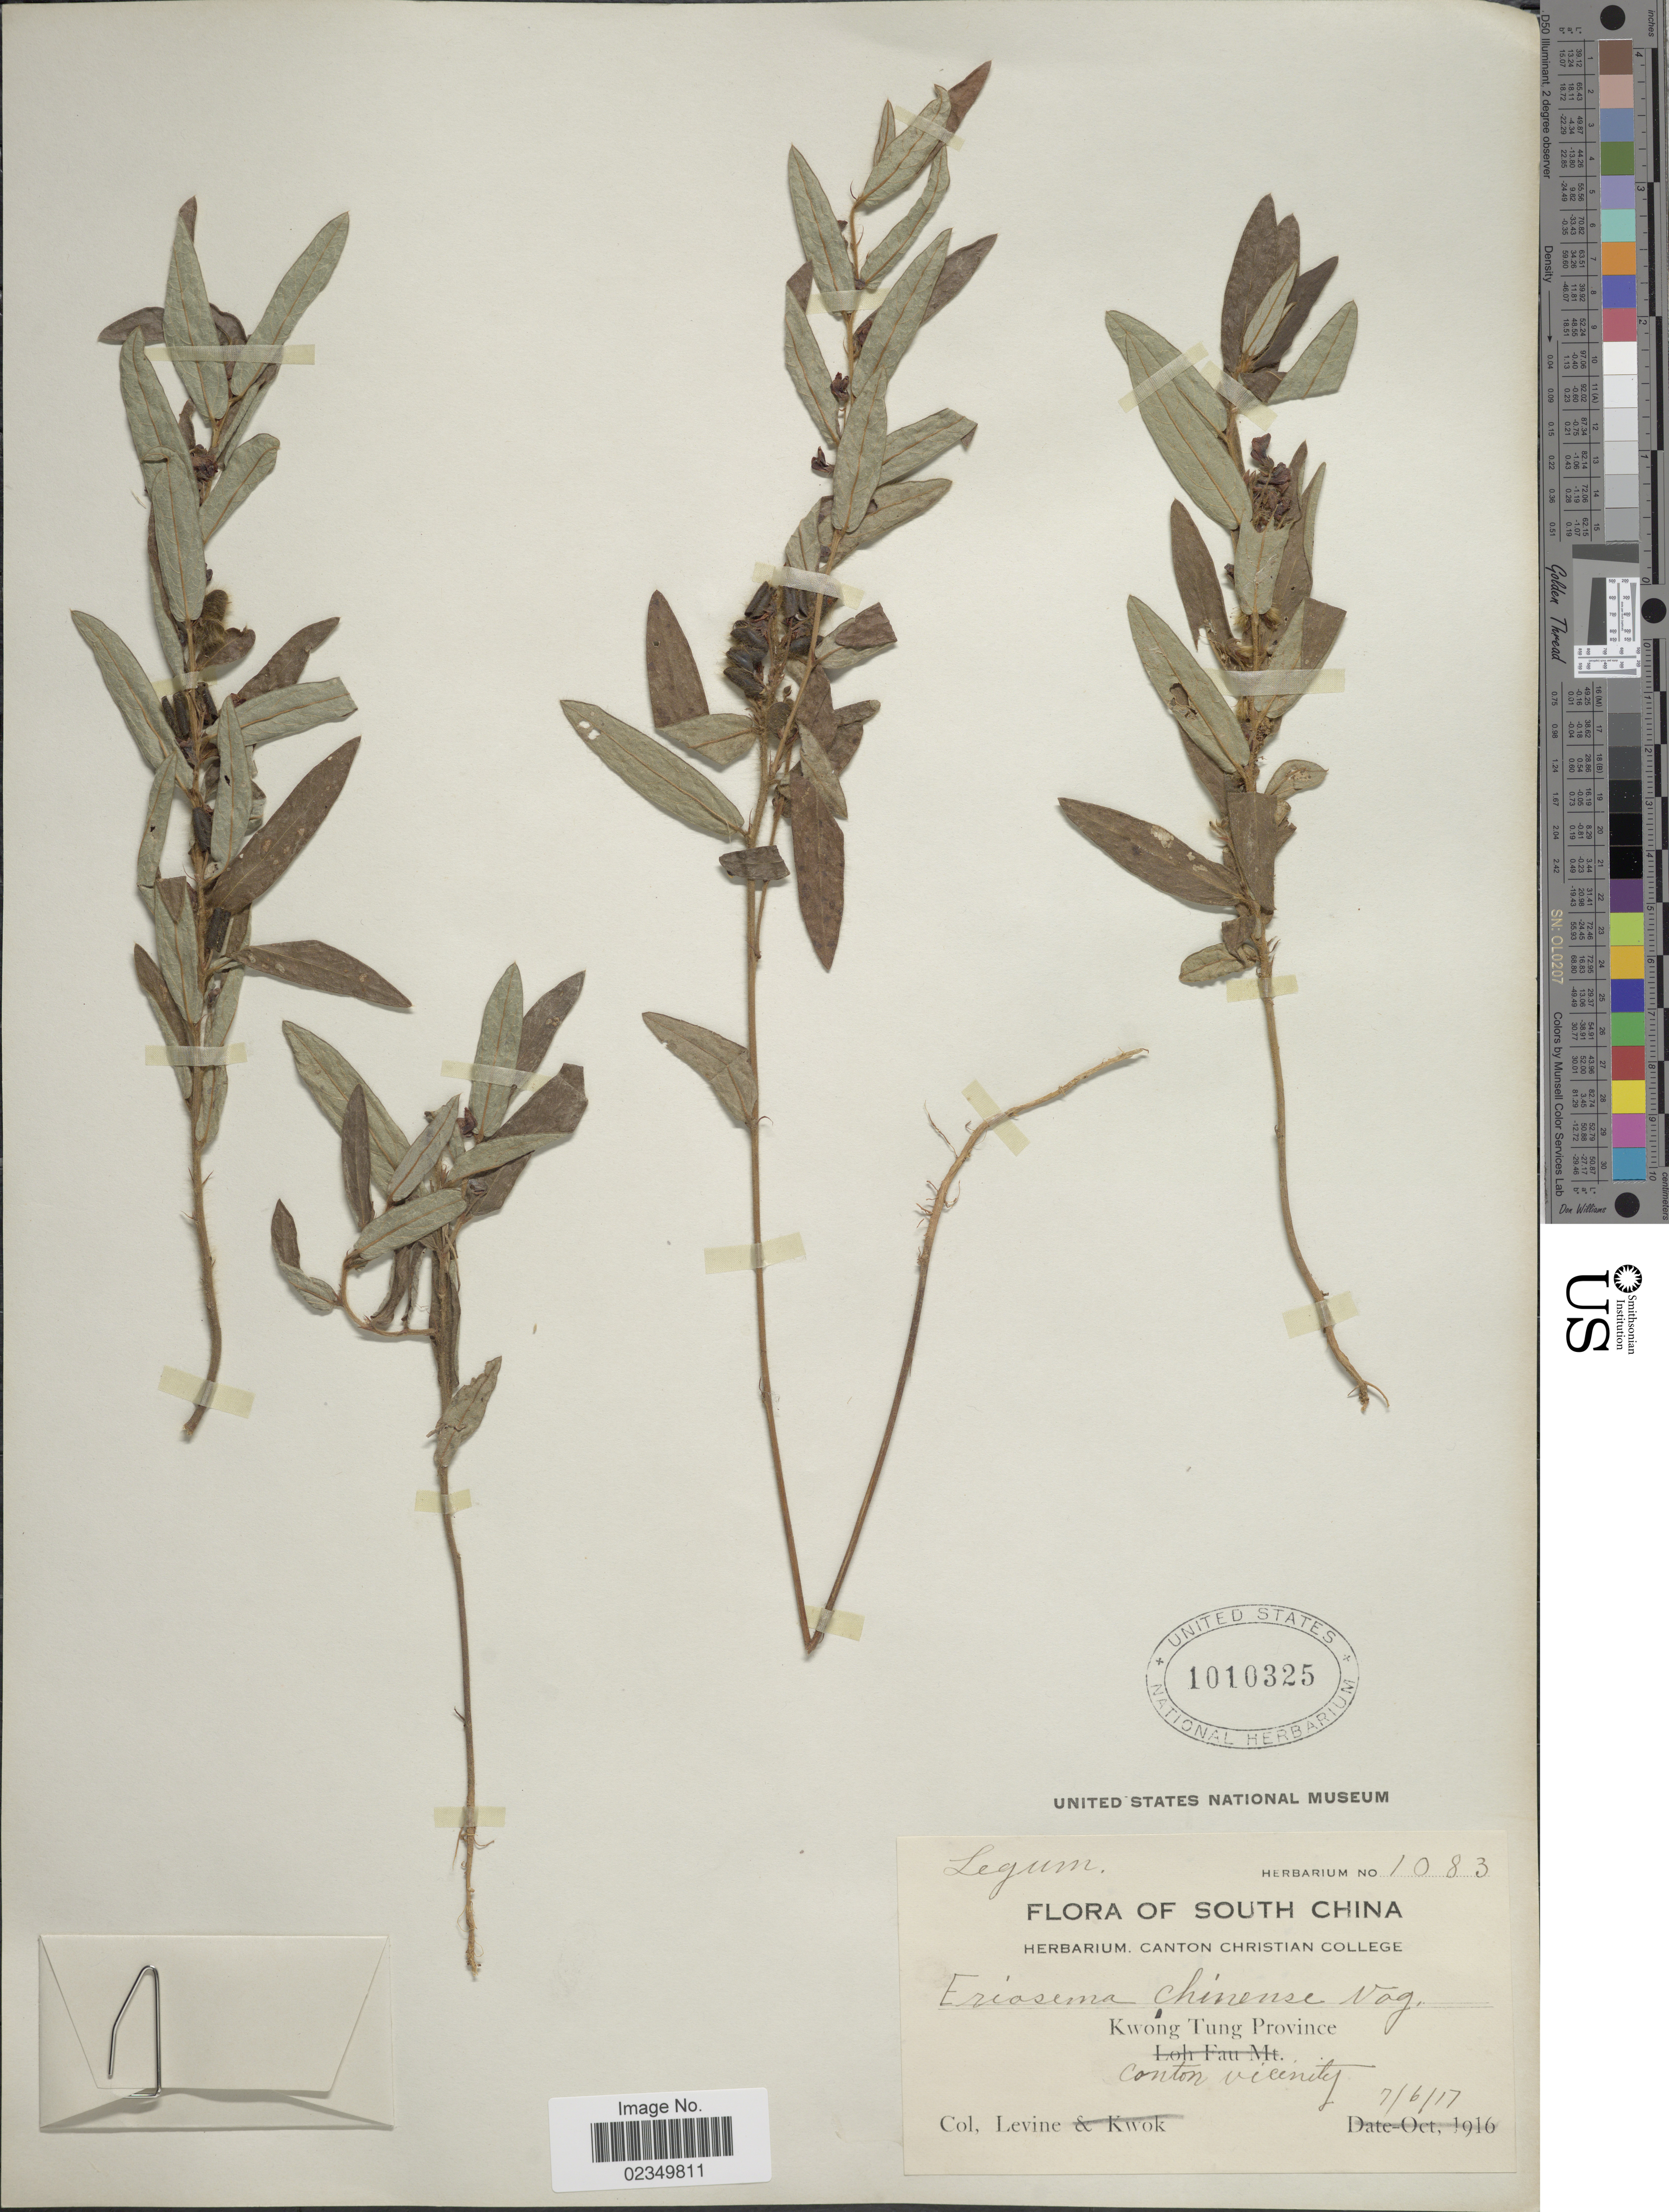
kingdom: Plantae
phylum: Tracheophyta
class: Magnoliopsida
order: Fabales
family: Fabaceae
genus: Eriosema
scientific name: Eriosema chinense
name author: Vogel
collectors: -. Levine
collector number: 1083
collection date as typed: Transcribed d/m/y: 7/6/17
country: China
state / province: Guangdong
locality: South China, Kwong Tung Province, Canton vicinity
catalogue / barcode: US 1010325